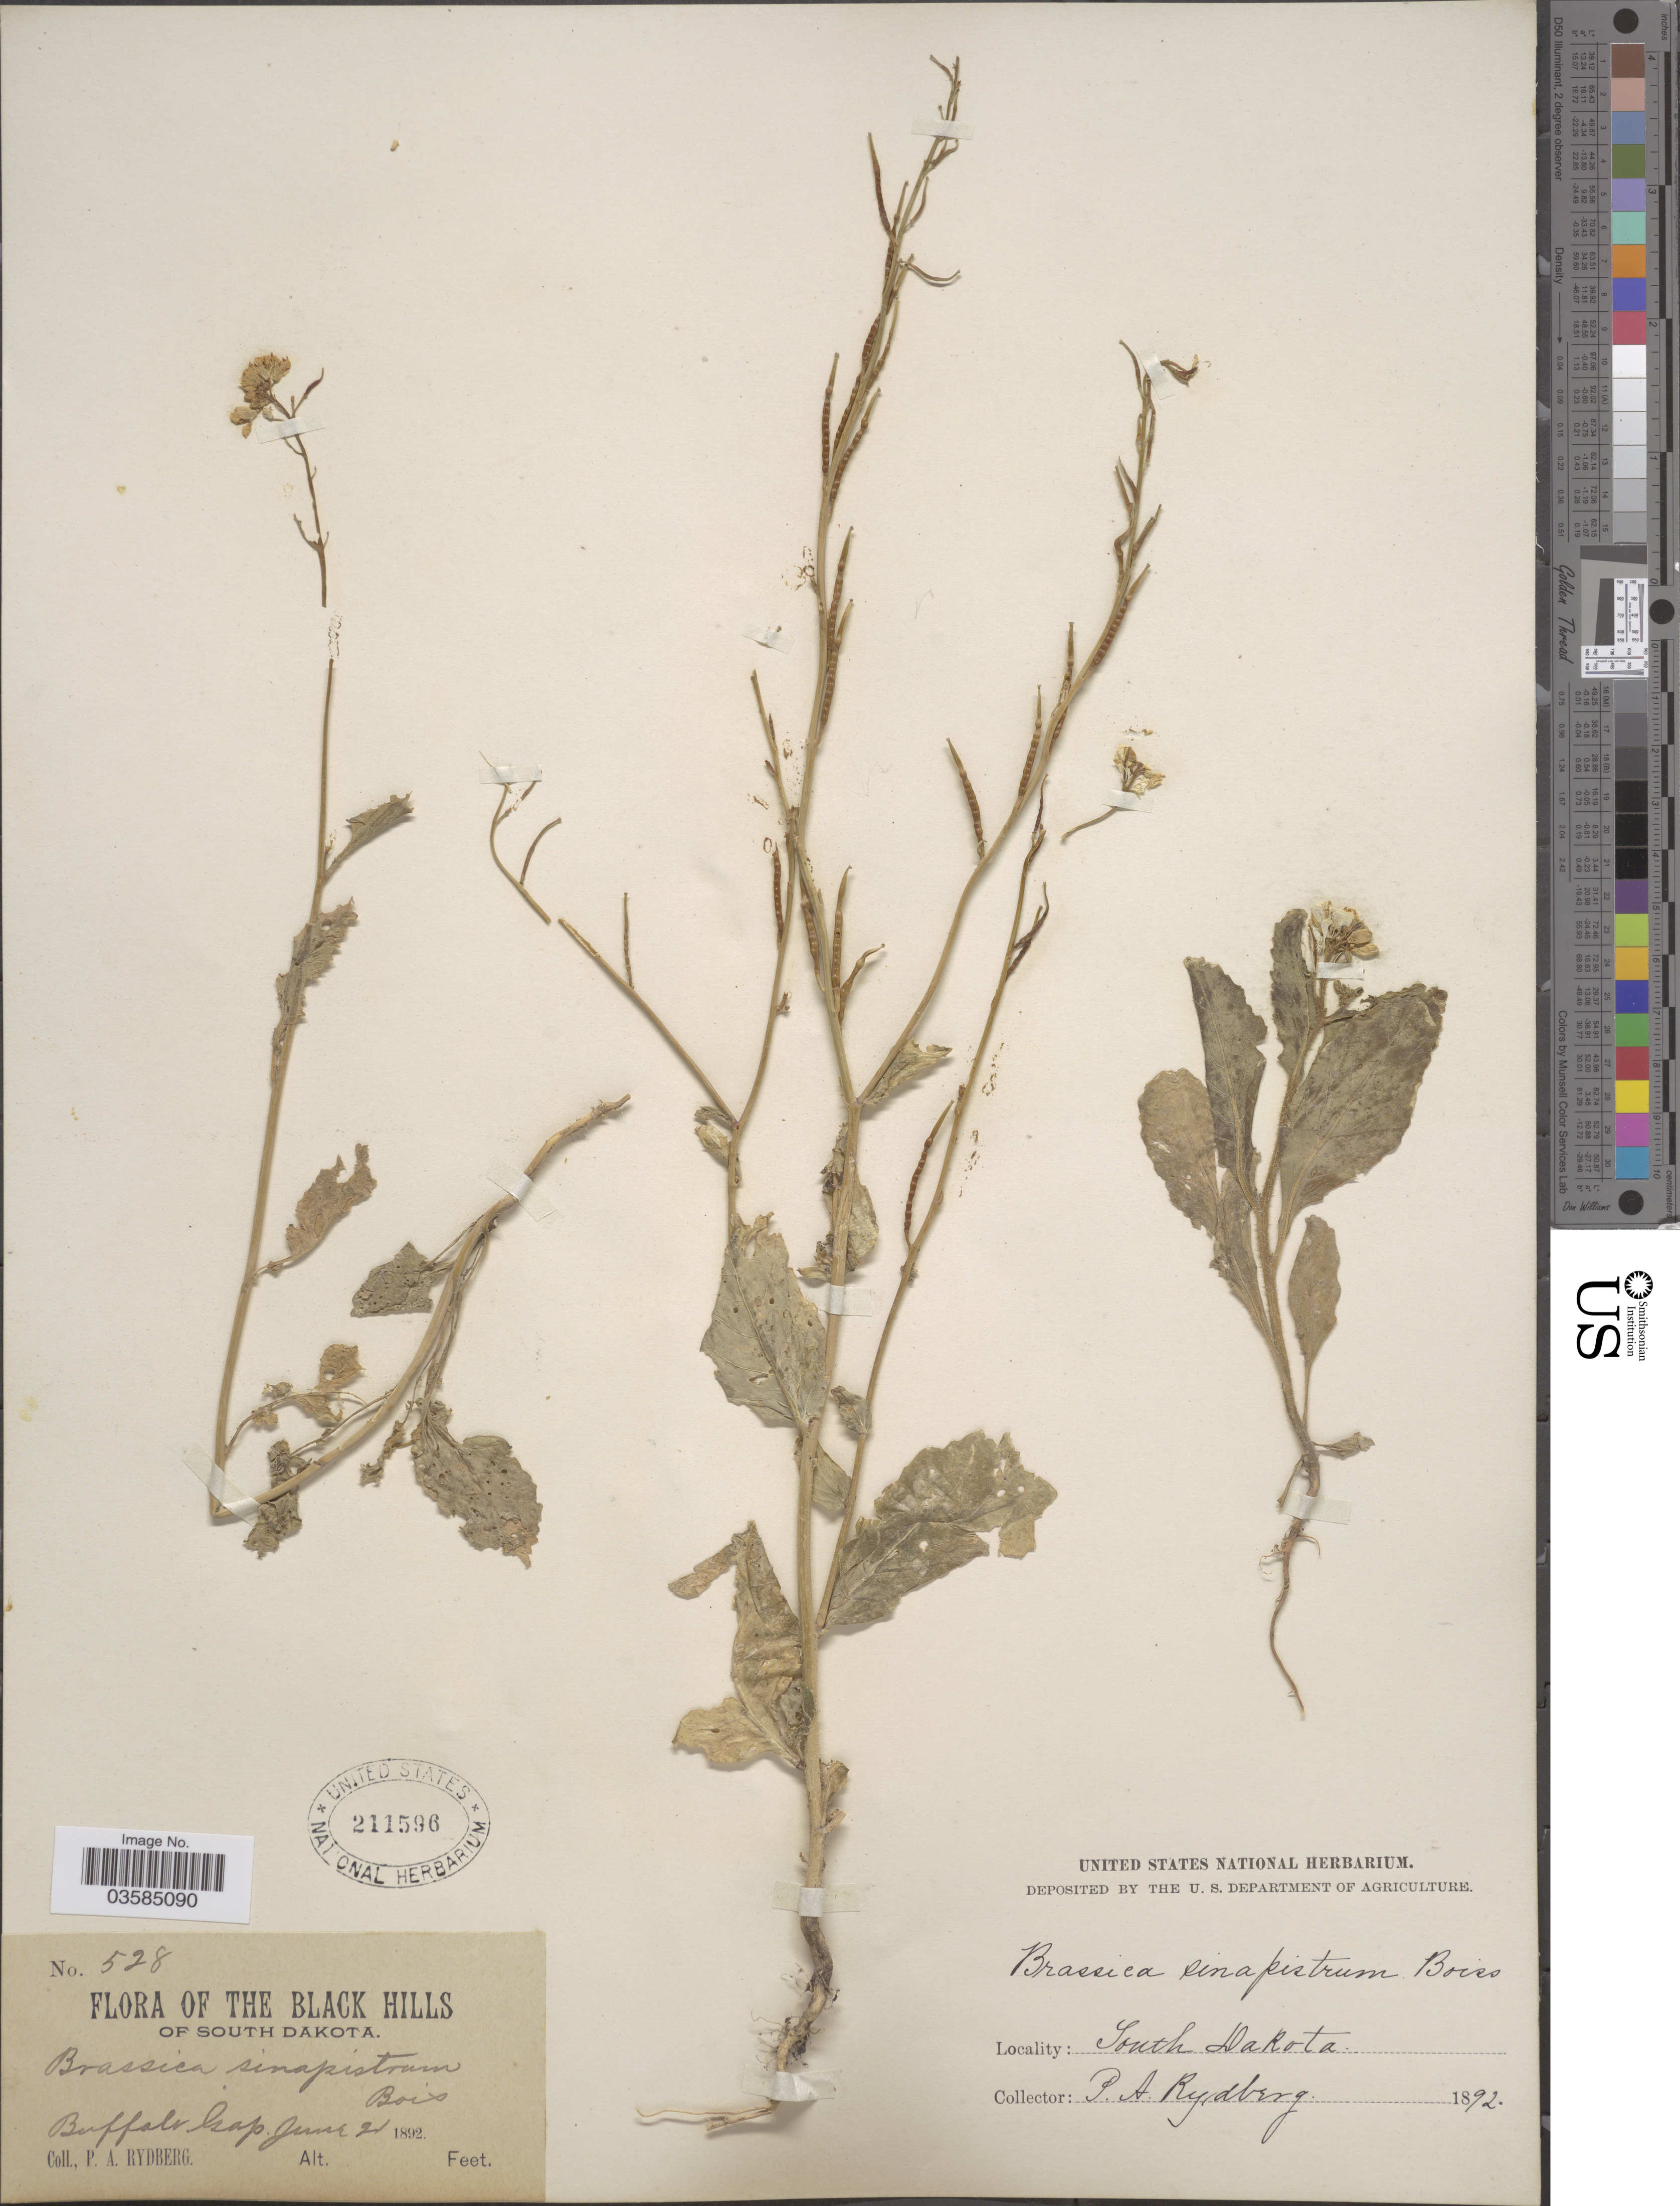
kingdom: Plantae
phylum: Tracheophyta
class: Magnoliopsida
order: Brassicales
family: Brassicaceae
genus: Brassica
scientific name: Brassica kaber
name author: (DC.) L.C. Wheeler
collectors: P. A. Rydberg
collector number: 528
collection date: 1892-06-21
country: United States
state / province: South Dakota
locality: The Black Hills of South Dakota. Buffalo Gap.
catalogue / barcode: US 211596